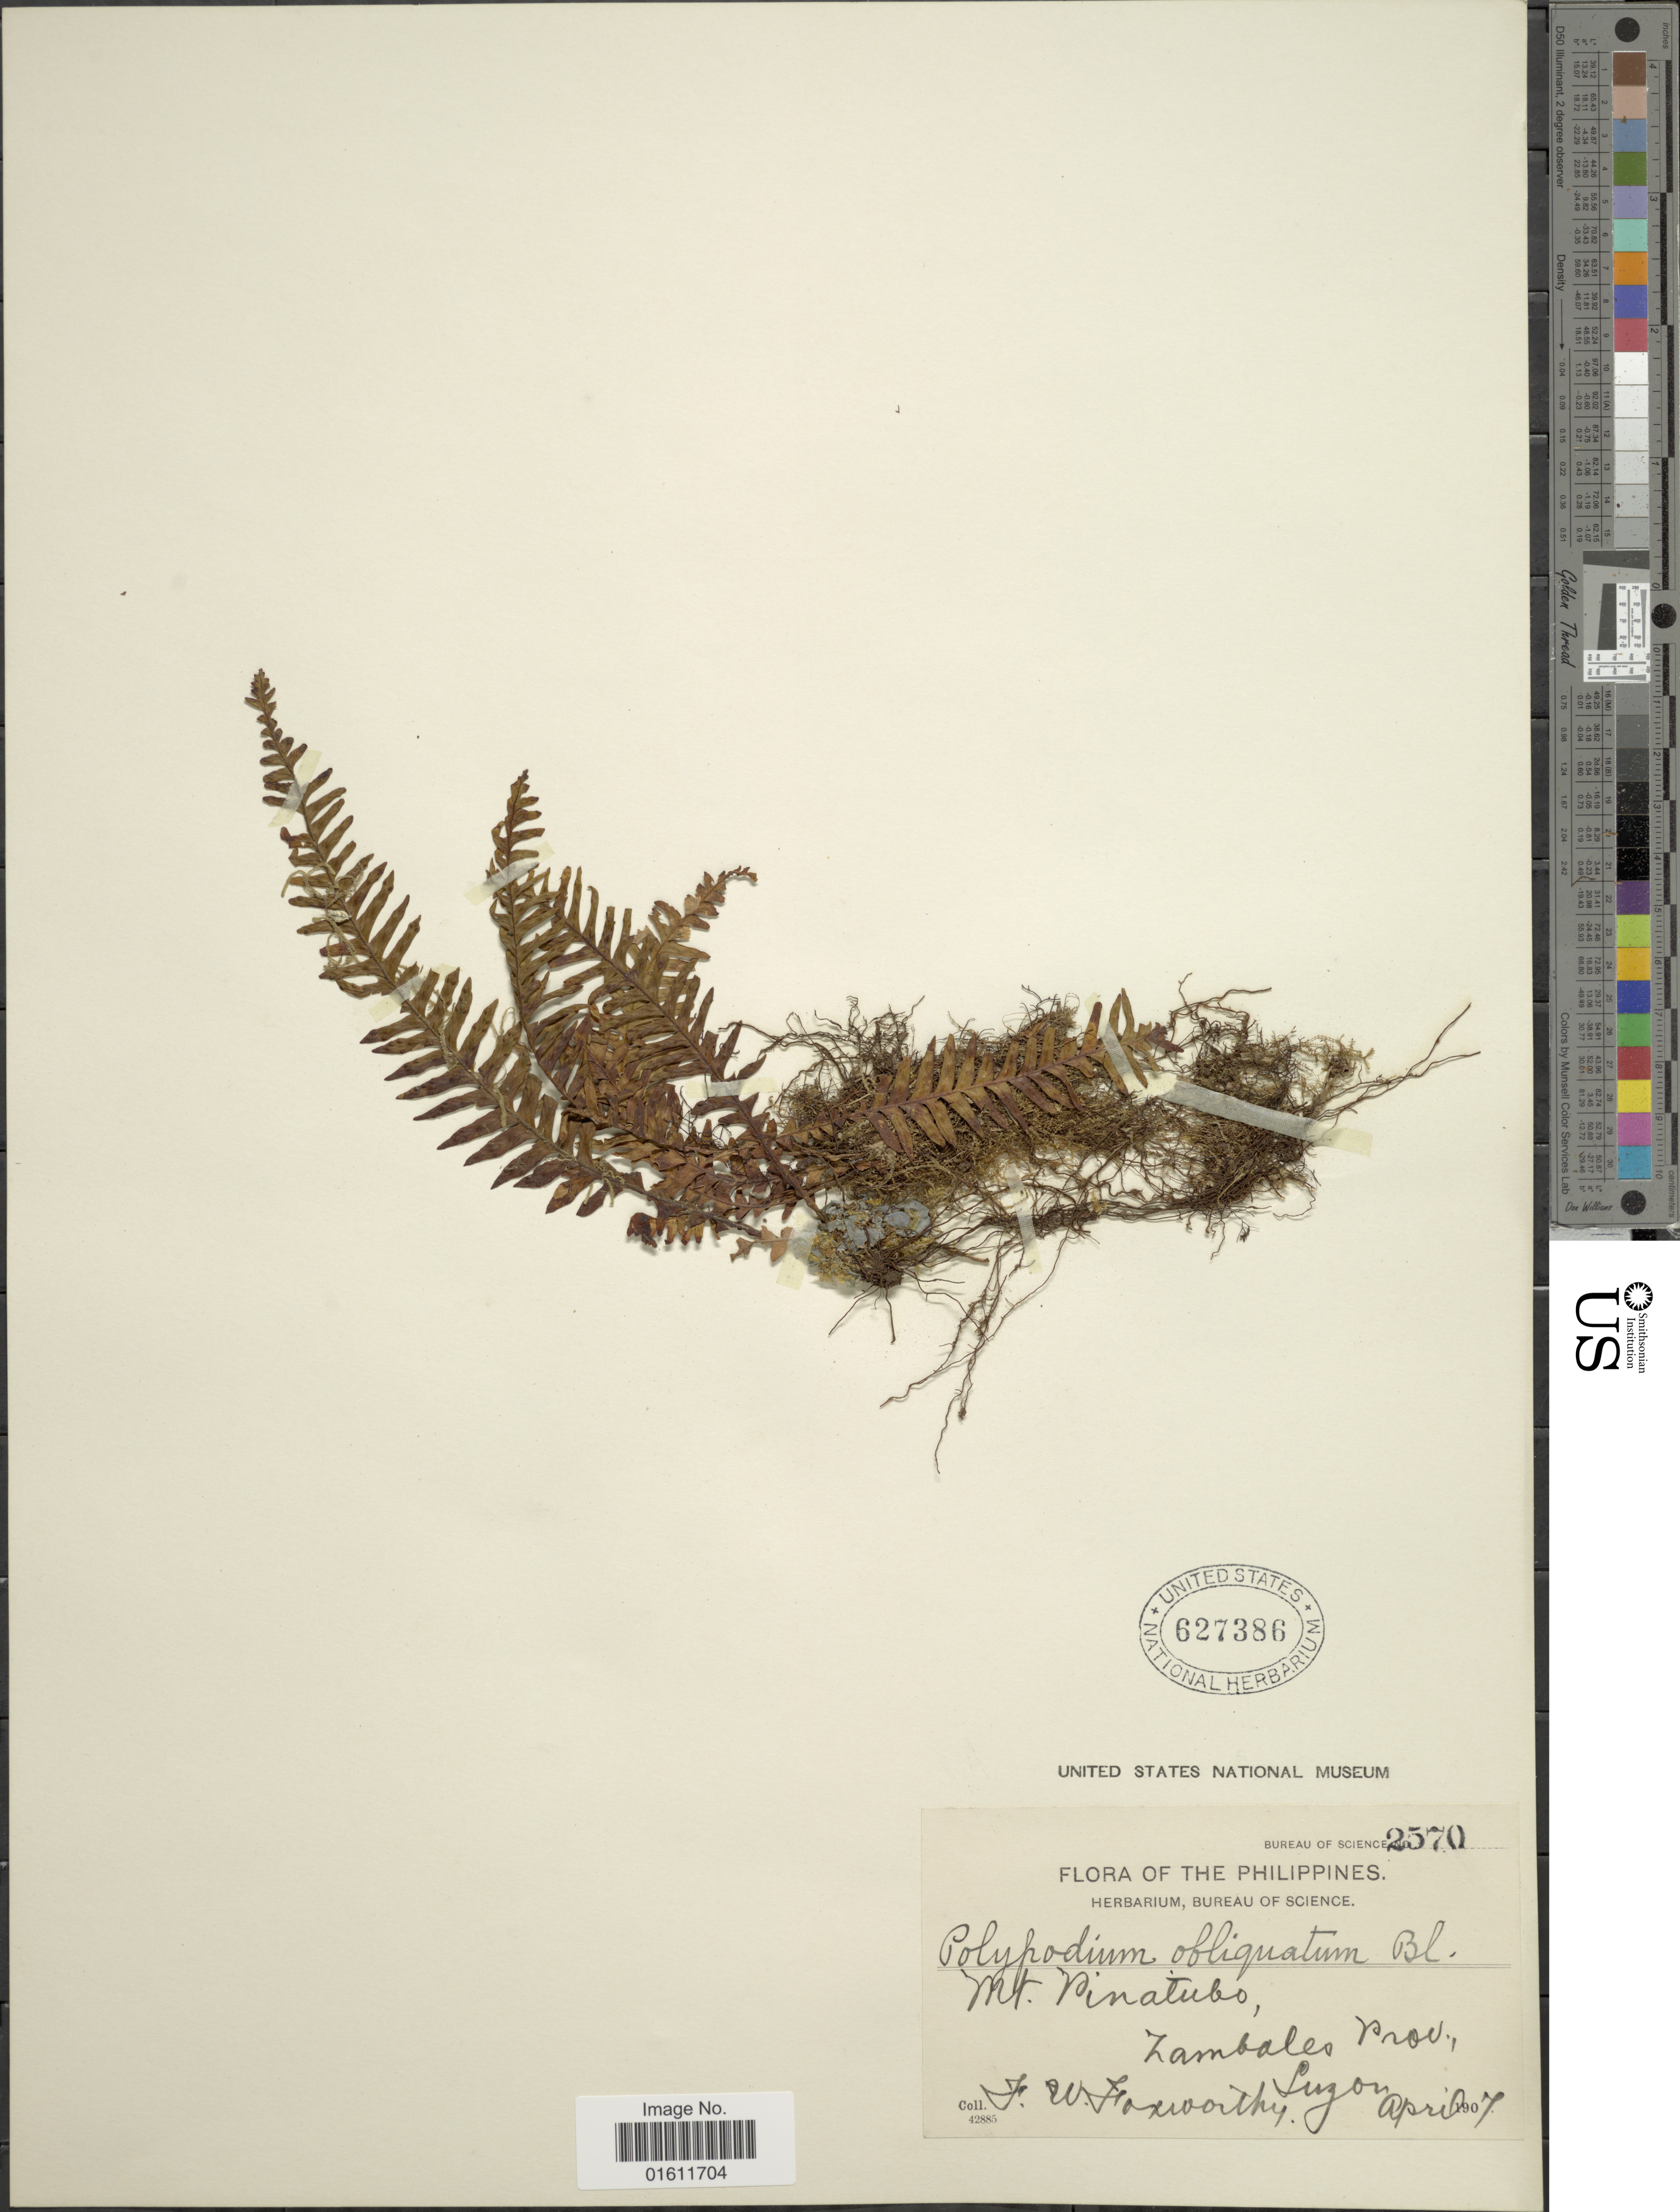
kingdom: Plantae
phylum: Tracheophyta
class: Polypodiopsida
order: Polypodiales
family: Polypodiaceae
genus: Prosaptia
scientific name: Prosaptia obliquata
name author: (Blume) Mett.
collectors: F. W. Foxworthy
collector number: Bureau of Science 2570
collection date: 1907-04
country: Philippines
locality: Mt. Pinatubo, Zambales Prov., Luzon.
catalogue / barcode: US 627386